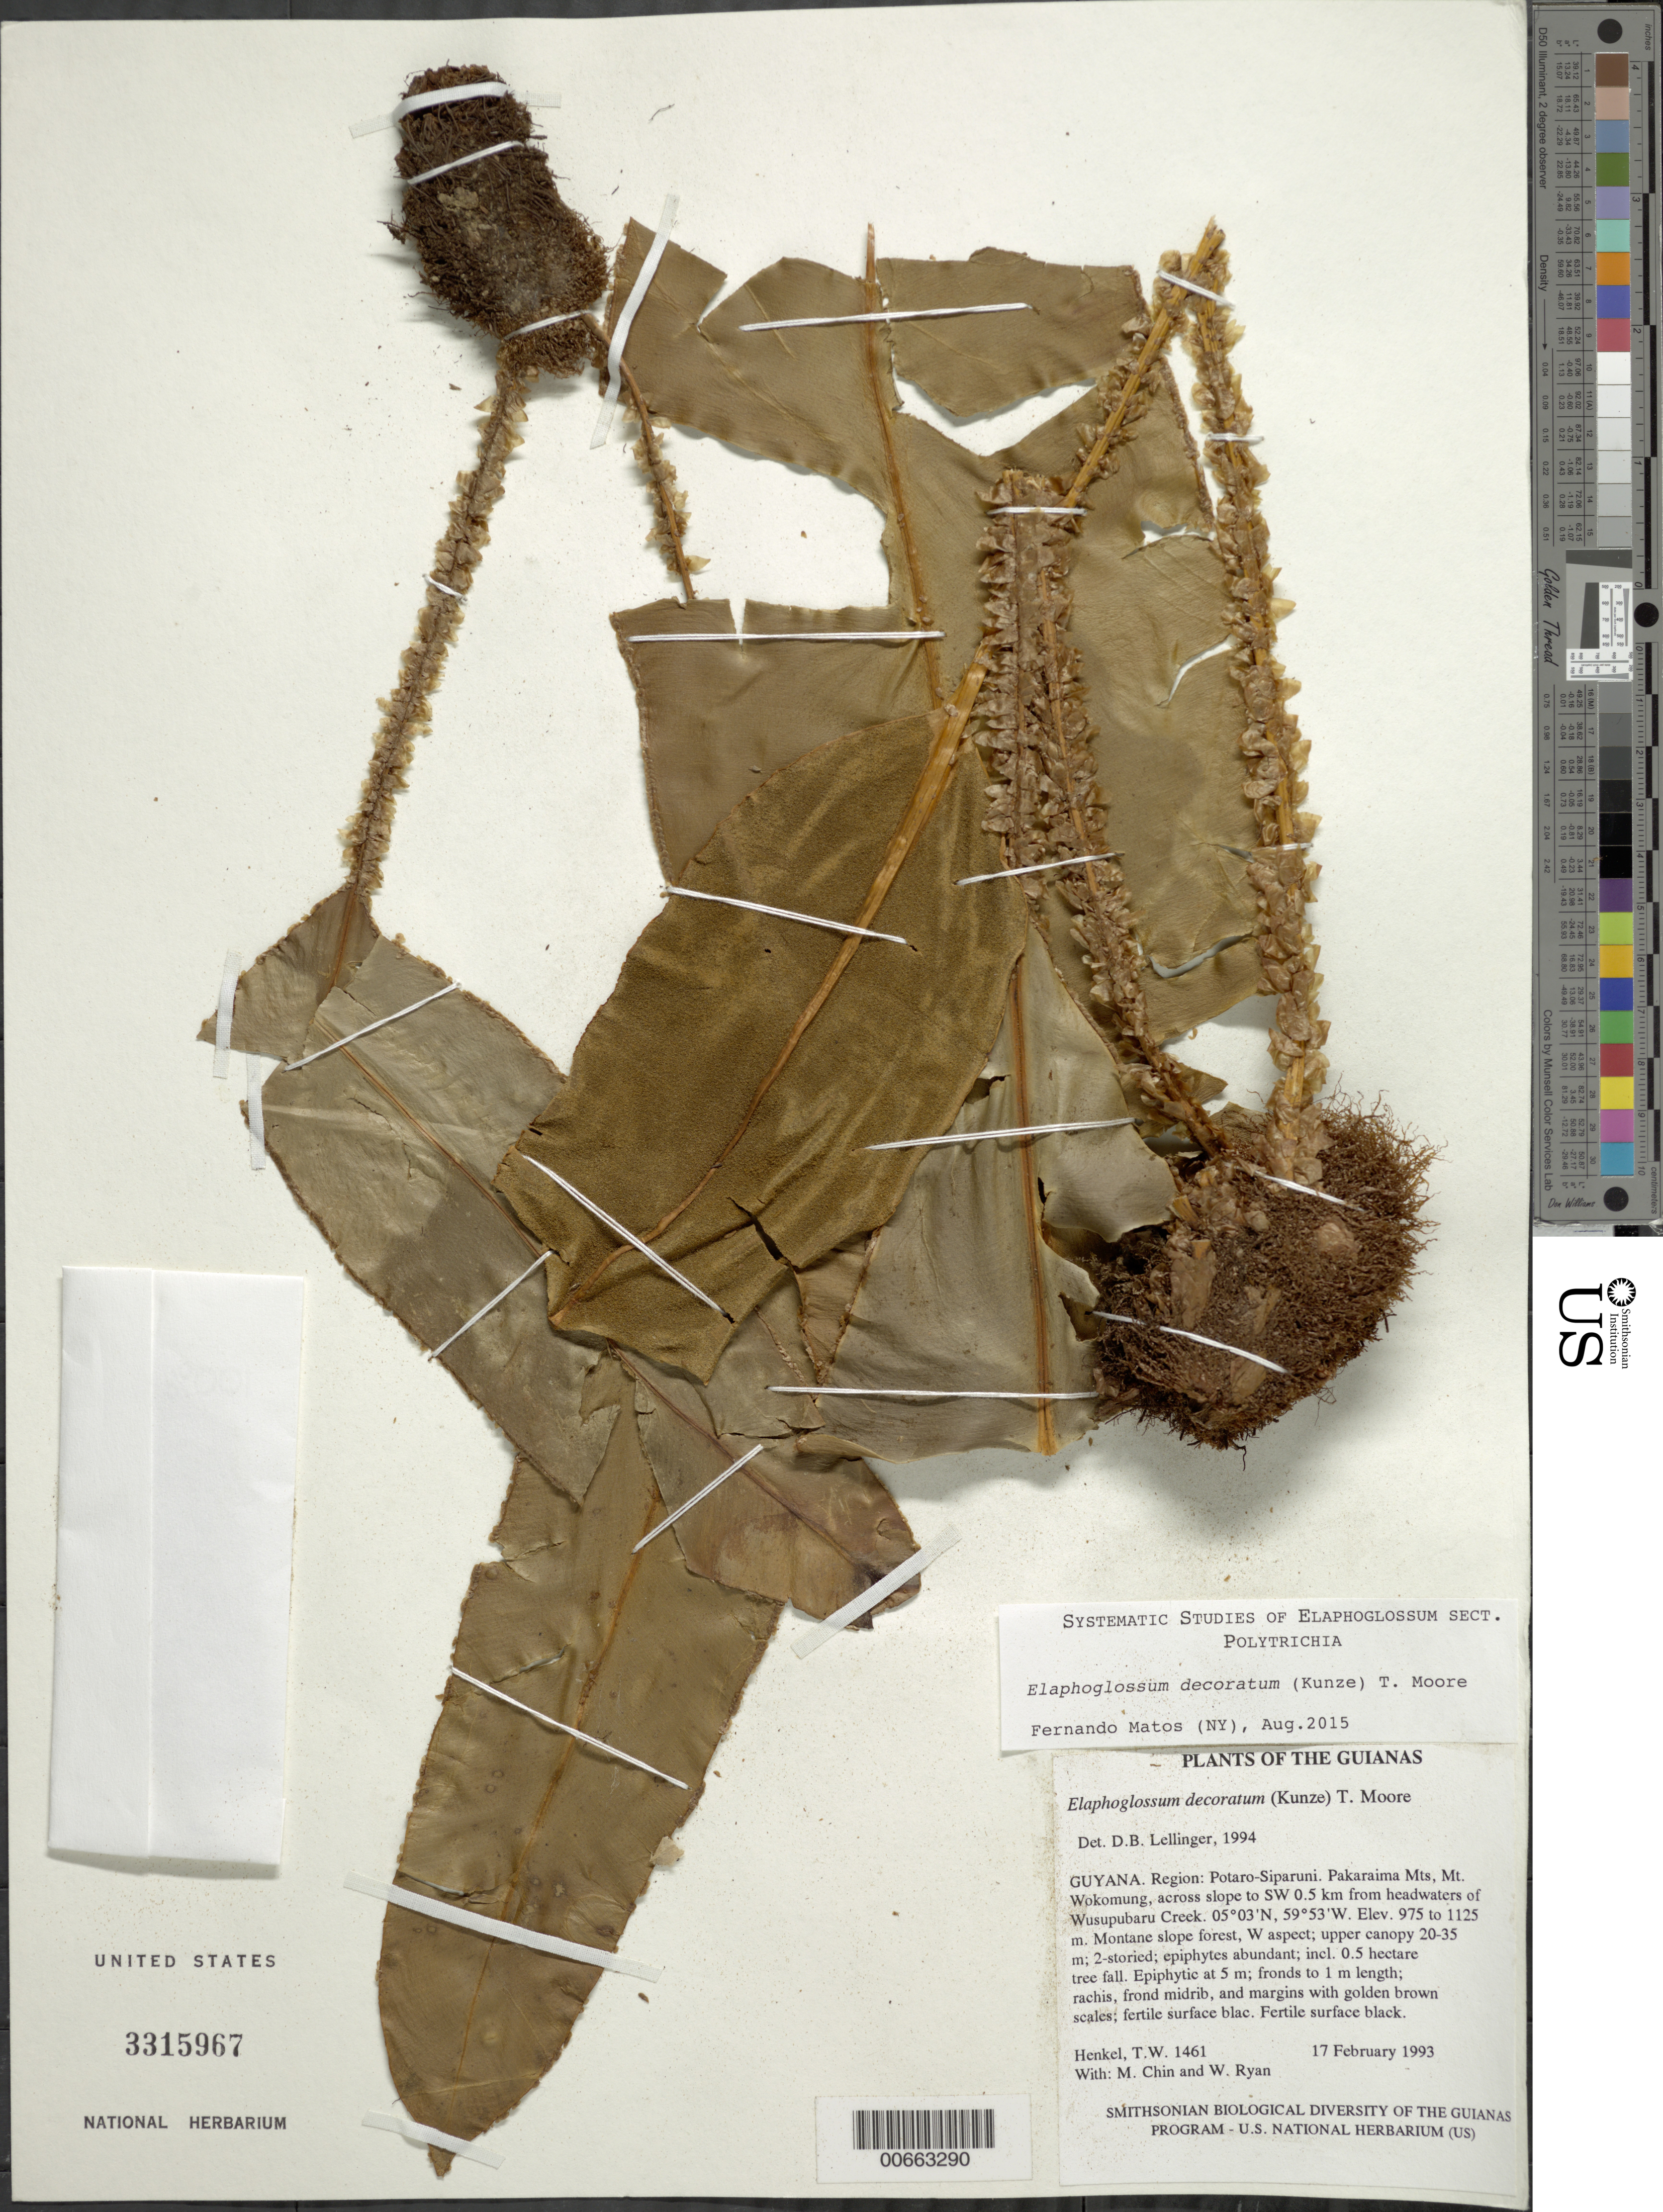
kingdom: Plantae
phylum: Tracheophyta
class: Polypodiopsida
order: Polypodiales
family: Dryopteridaceae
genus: Elaphoglossum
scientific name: Elaphoglossum decoratum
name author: (Kunze) T. Moore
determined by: Lellinger, David B., (BOT), Smithsonian Institution - National Museum of Natural History (UNITED STATES)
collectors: T. Henkel, M. Chin & W. Ryan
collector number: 1461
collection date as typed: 17 February 1993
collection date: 1993-02-17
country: Guyana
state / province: Potaro-Siparuni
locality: Pakaraima Mts, Mt. Wokomung, across slope to SW 0.5 km from headwaters of Wusupubaru Creek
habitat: Montane slope forest, W aspect; upper canopy 20-35 m; 2-storied; epiphytes abundant; incl. 0.5 hectare tree fall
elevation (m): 975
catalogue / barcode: US 3315967